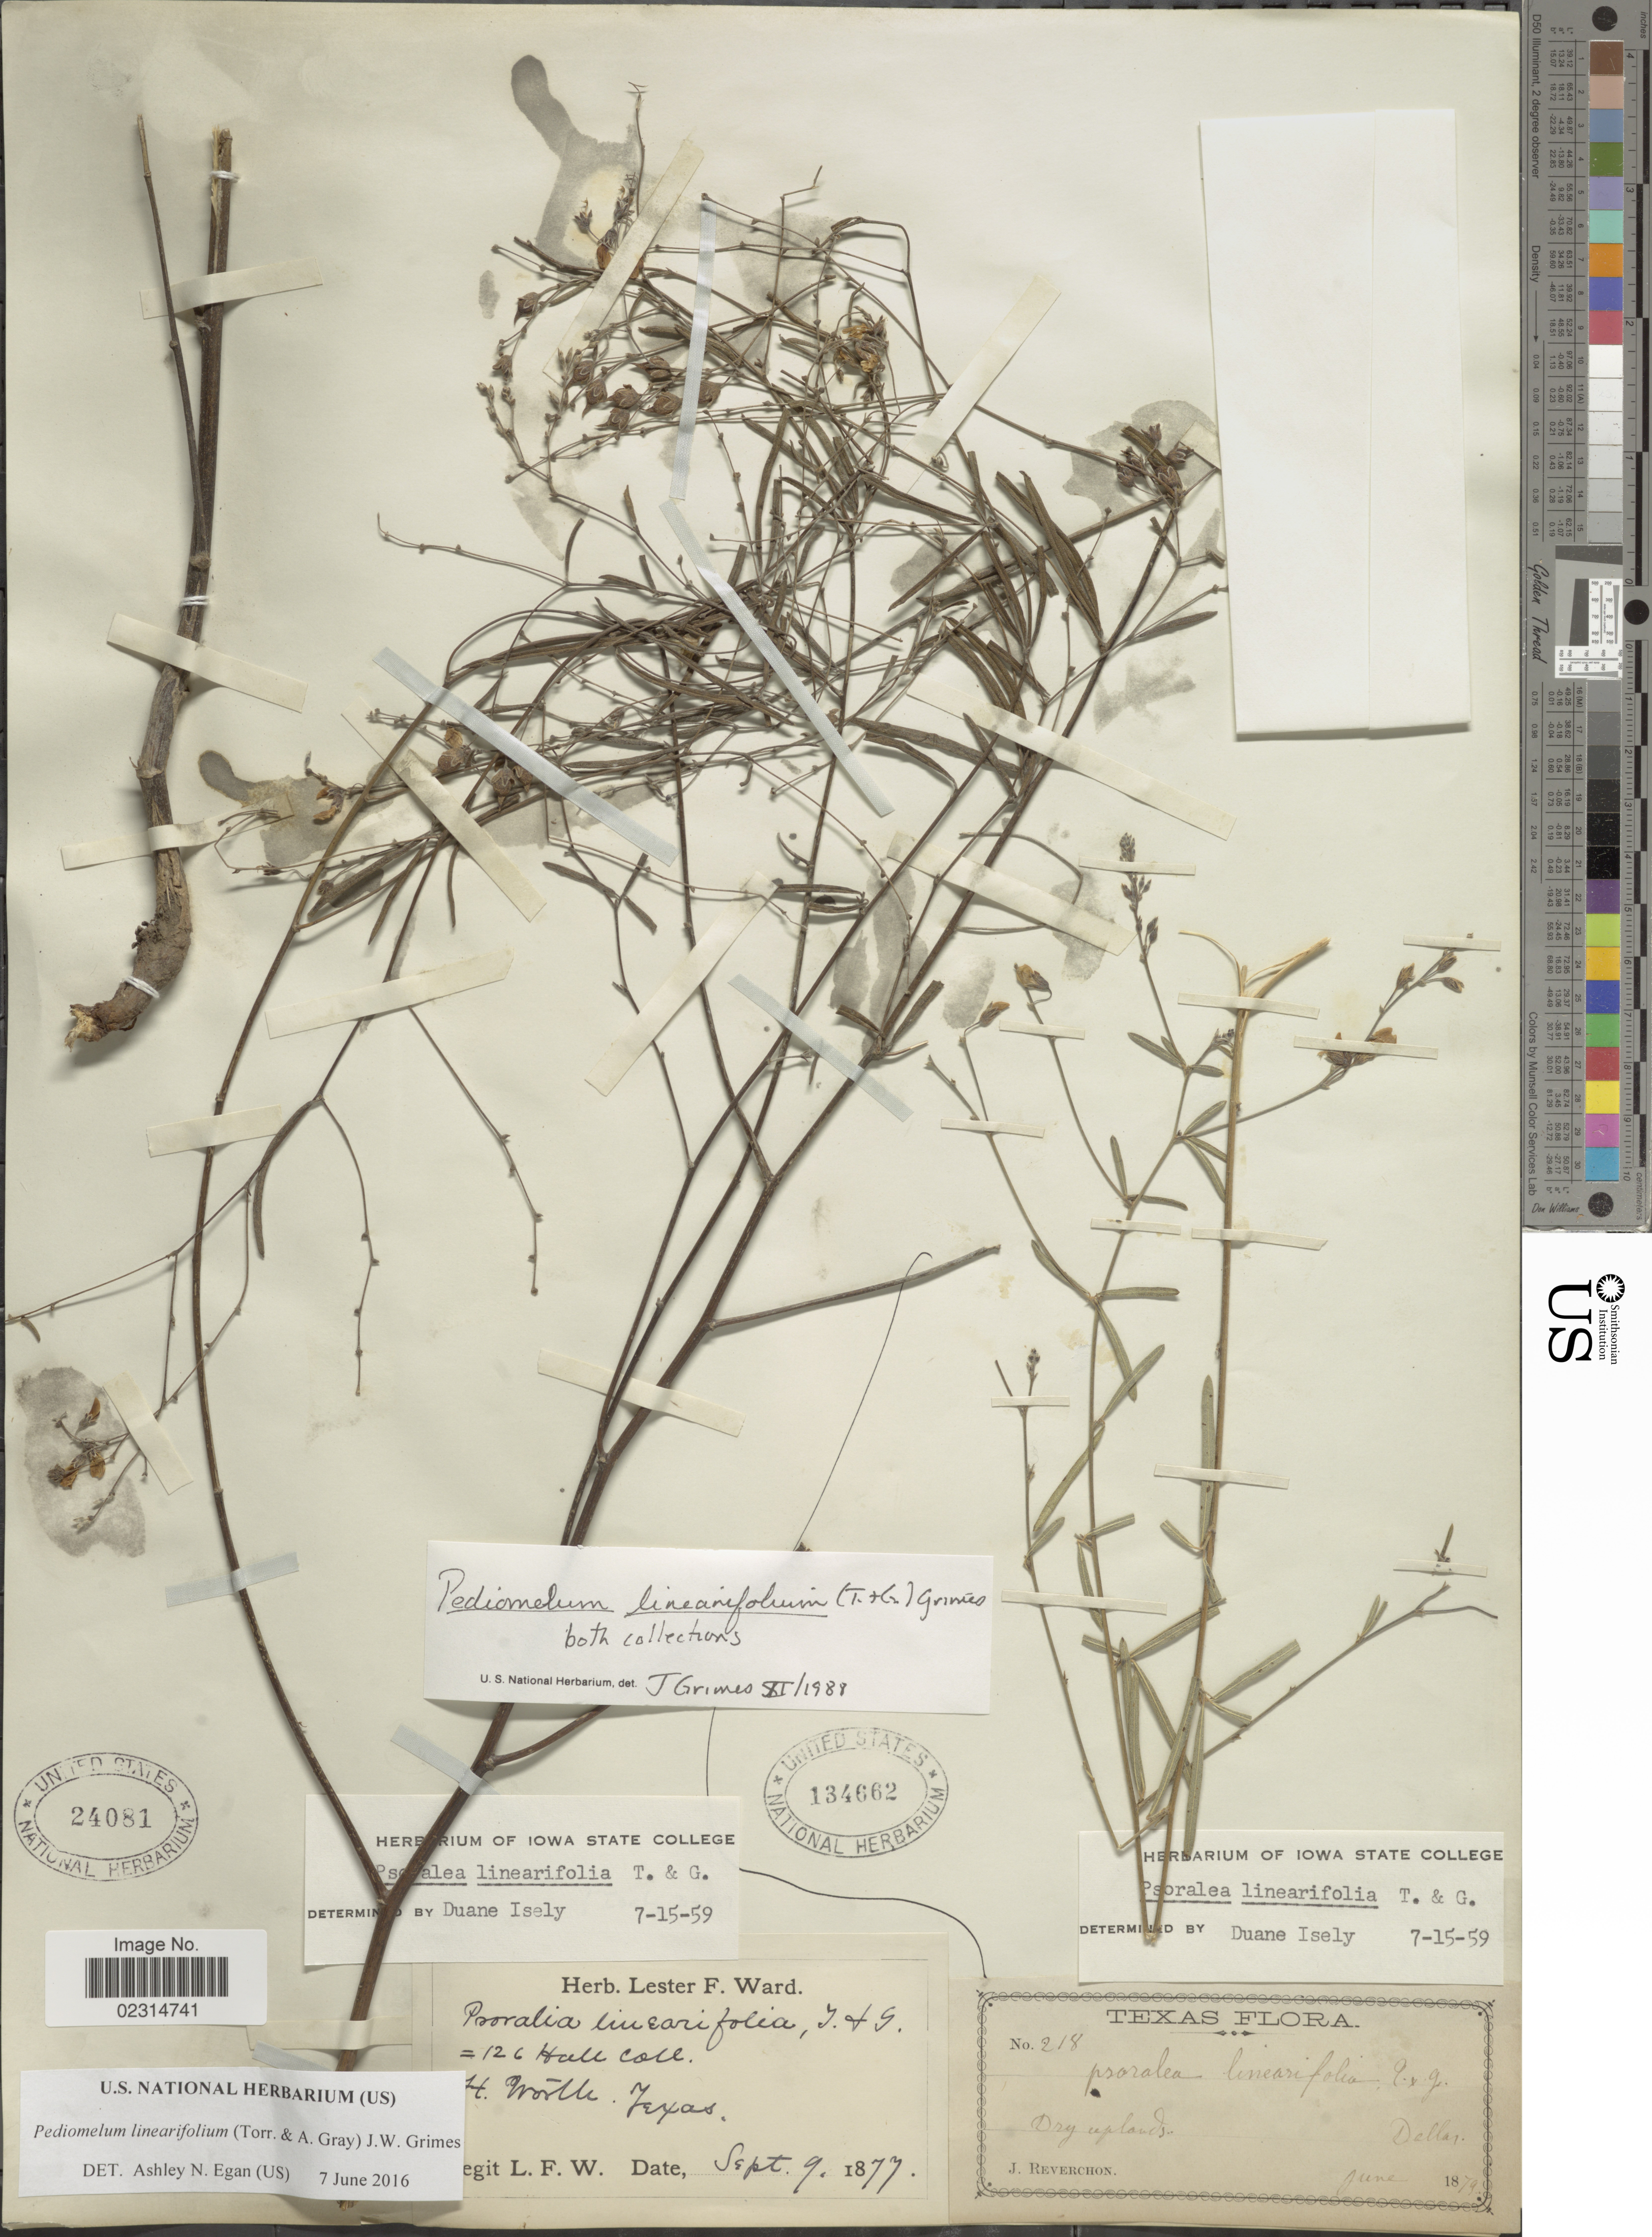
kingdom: Plantae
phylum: Tracheophyta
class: Magnoliopsida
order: Fabales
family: Fabaceae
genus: Pediomelum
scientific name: Pediomelum linearifolium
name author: (Torr. & A. Gray) J.W. Grimes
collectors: J. Reverchon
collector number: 218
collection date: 1879-06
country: United States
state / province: Texas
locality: Dry uplands, Dallas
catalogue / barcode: US 134662-2